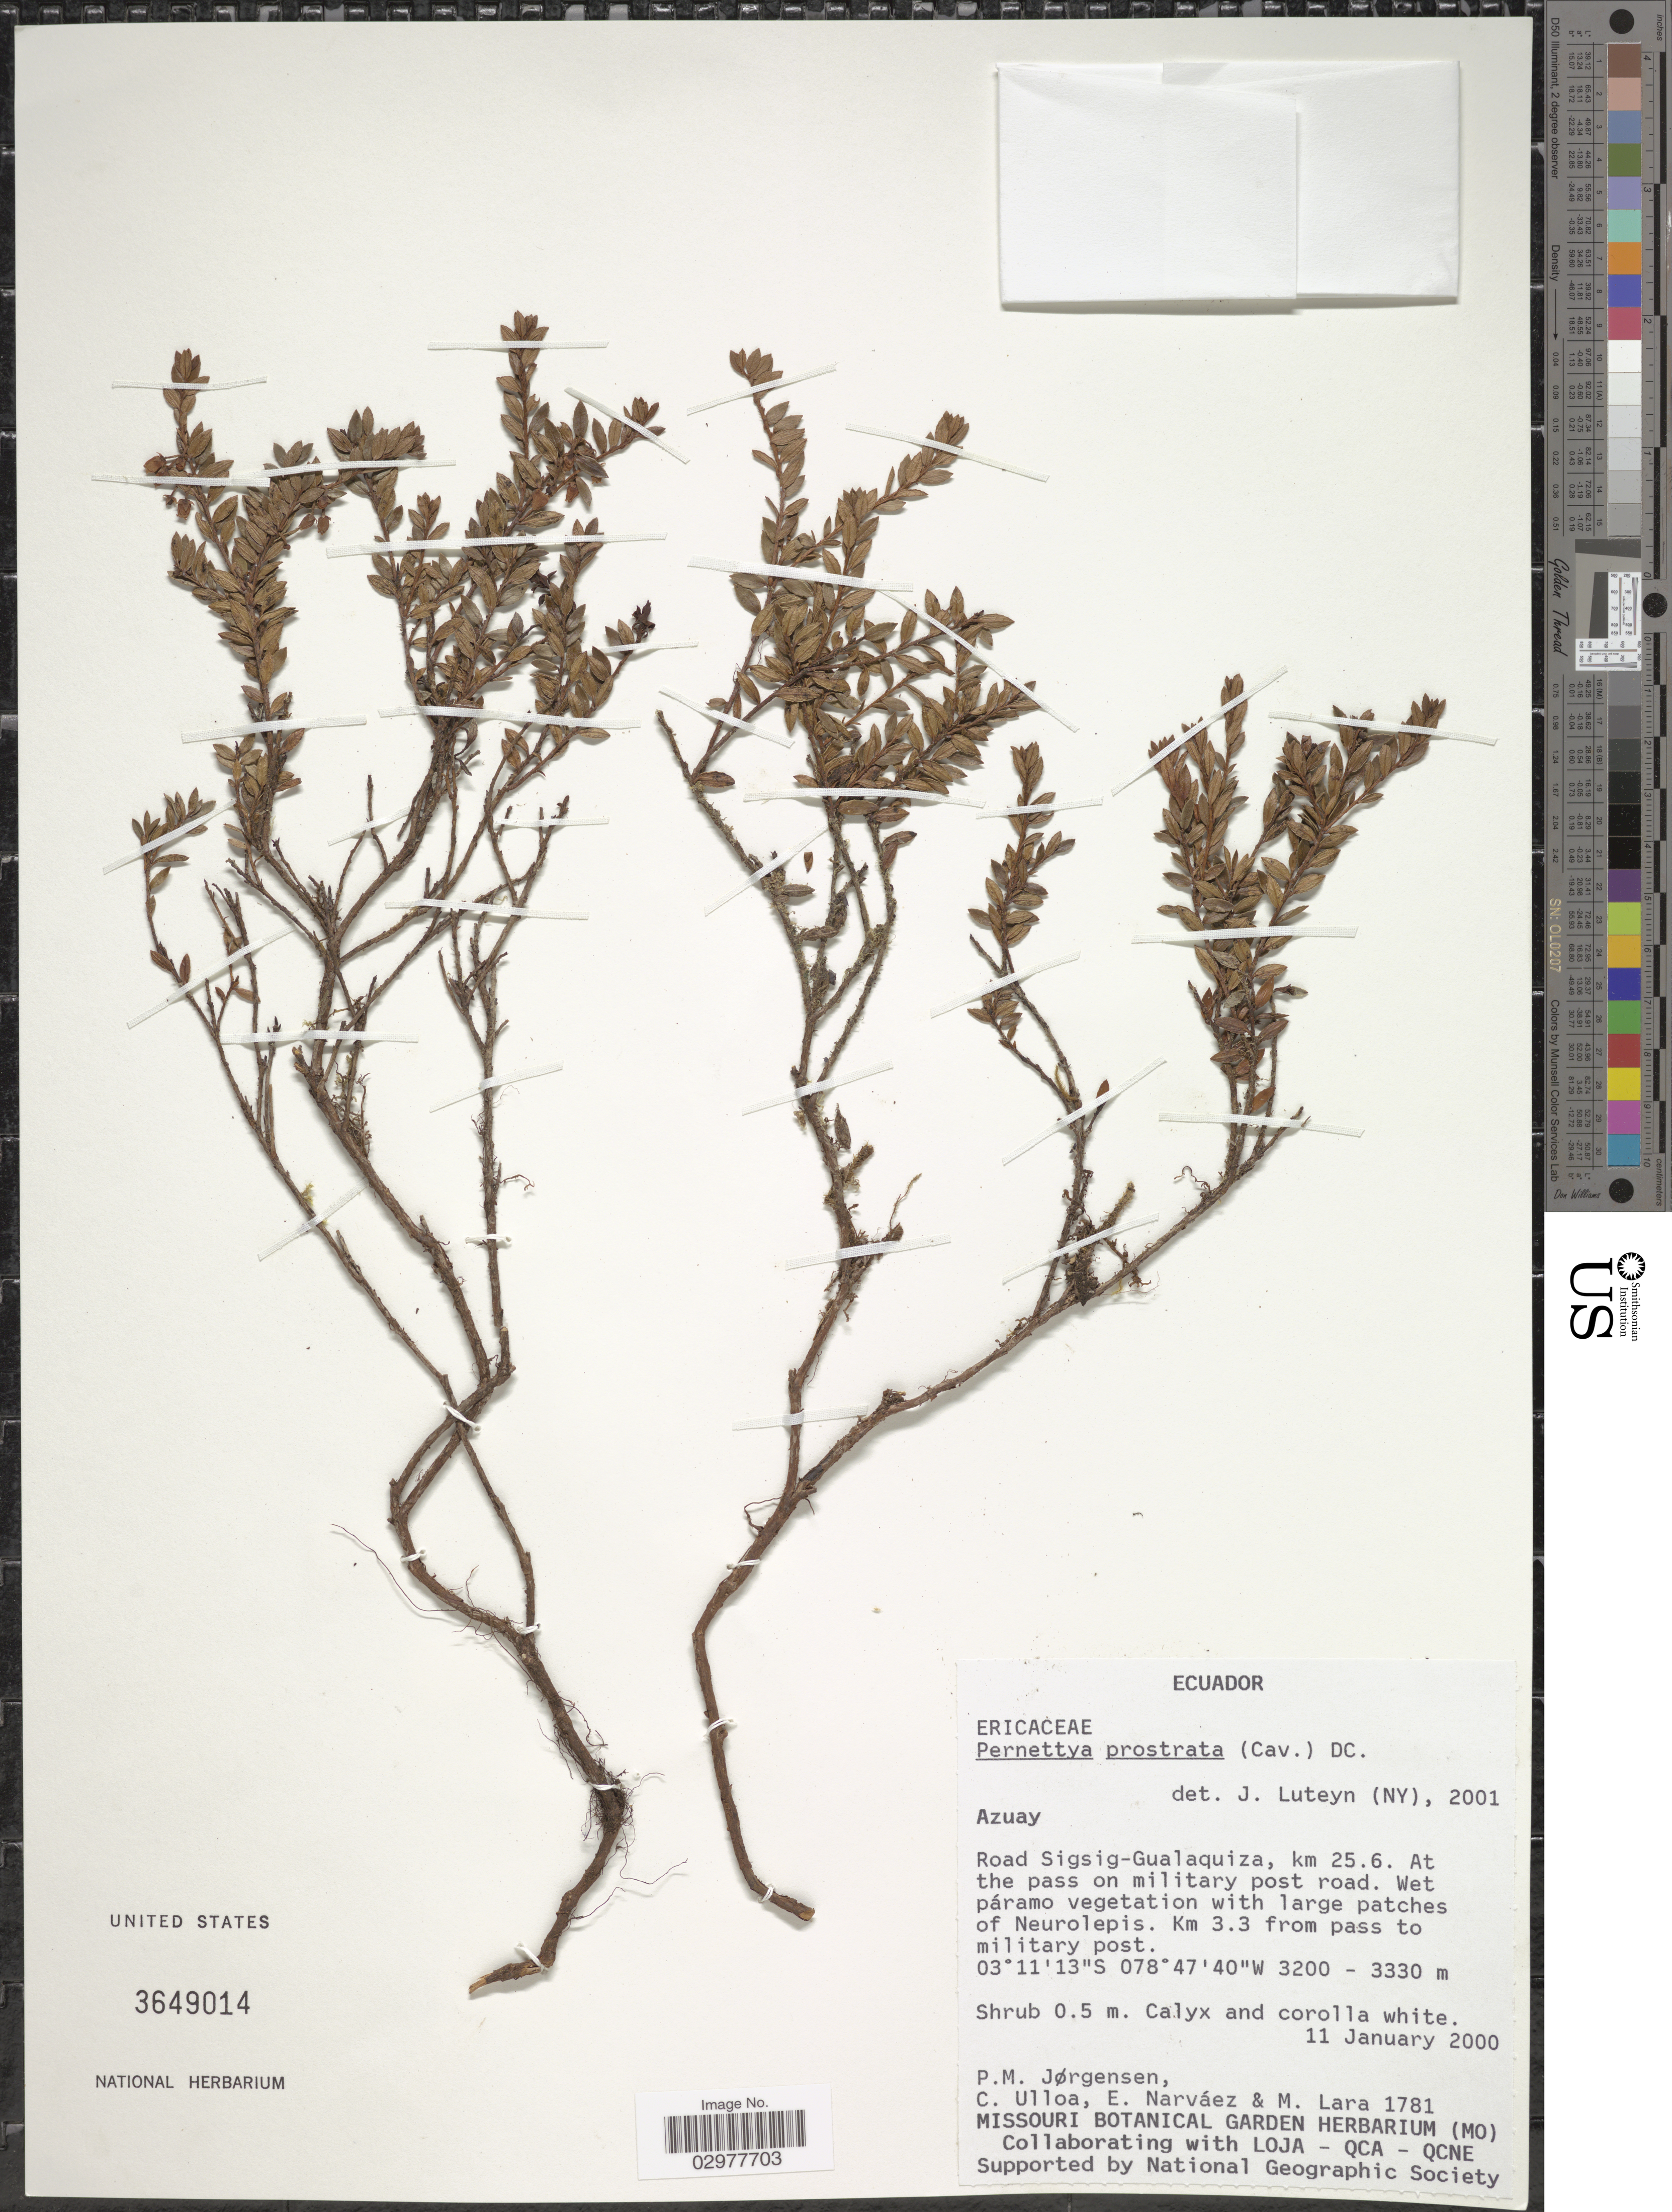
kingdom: Plantae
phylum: Tracheophyta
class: Magnoliopsida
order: Ericales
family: Ericaceae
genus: Pernettya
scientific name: Pernettya prostrata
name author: (Cav.) DC.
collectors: P. Jørgensen, C. Ulloa, E. Narváez & M. Lara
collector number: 1781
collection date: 2000-01-11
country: Ecuador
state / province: Azuay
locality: Road Sigsig-Gualaquiza, km 25.6. At the pass on military post road. Km 3.3 from pass to military post.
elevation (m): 3200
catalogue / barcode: US 3649014